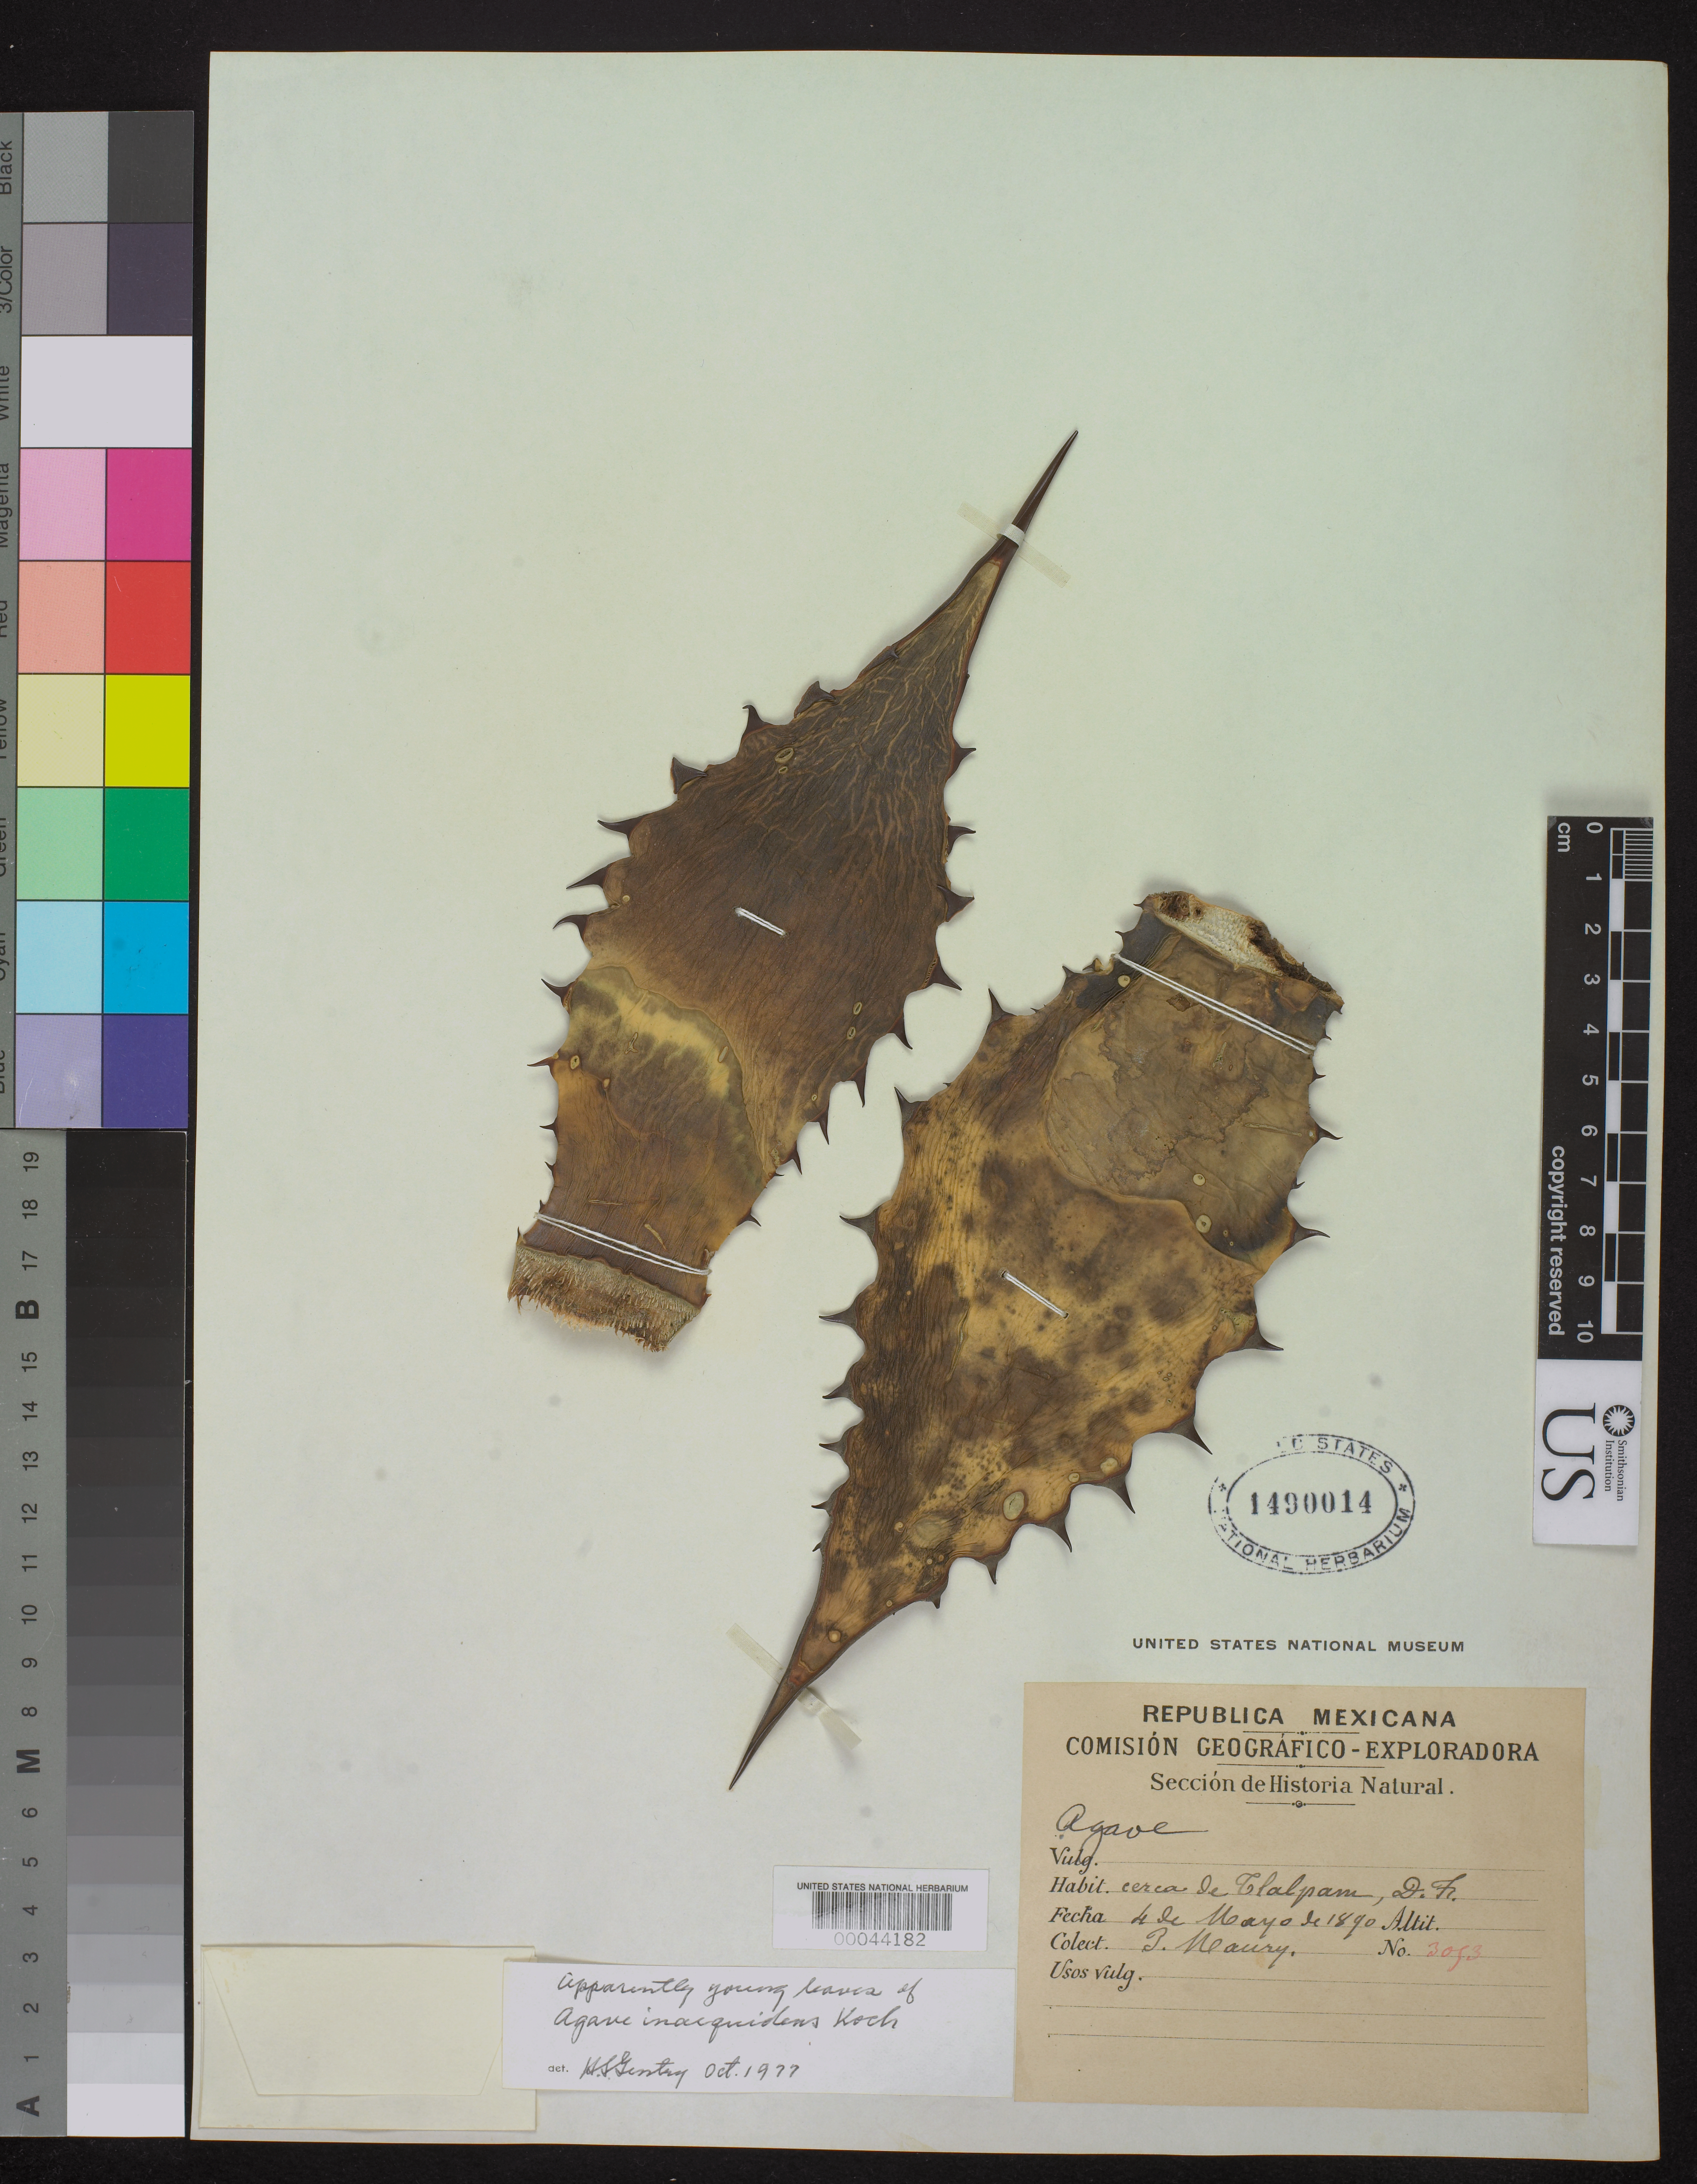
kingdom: Plantae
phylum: Tracheophyta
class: Liliopsida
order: Asparagales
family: Asparagaceae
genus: Agave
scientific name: Agave inaequidens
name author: K. Koch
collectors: Maury, --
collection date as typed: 04 May 1890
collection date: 1890-05-04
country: Mexico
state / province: Distrito Federal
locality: Around the Tlalpam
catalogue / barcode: US 1490014